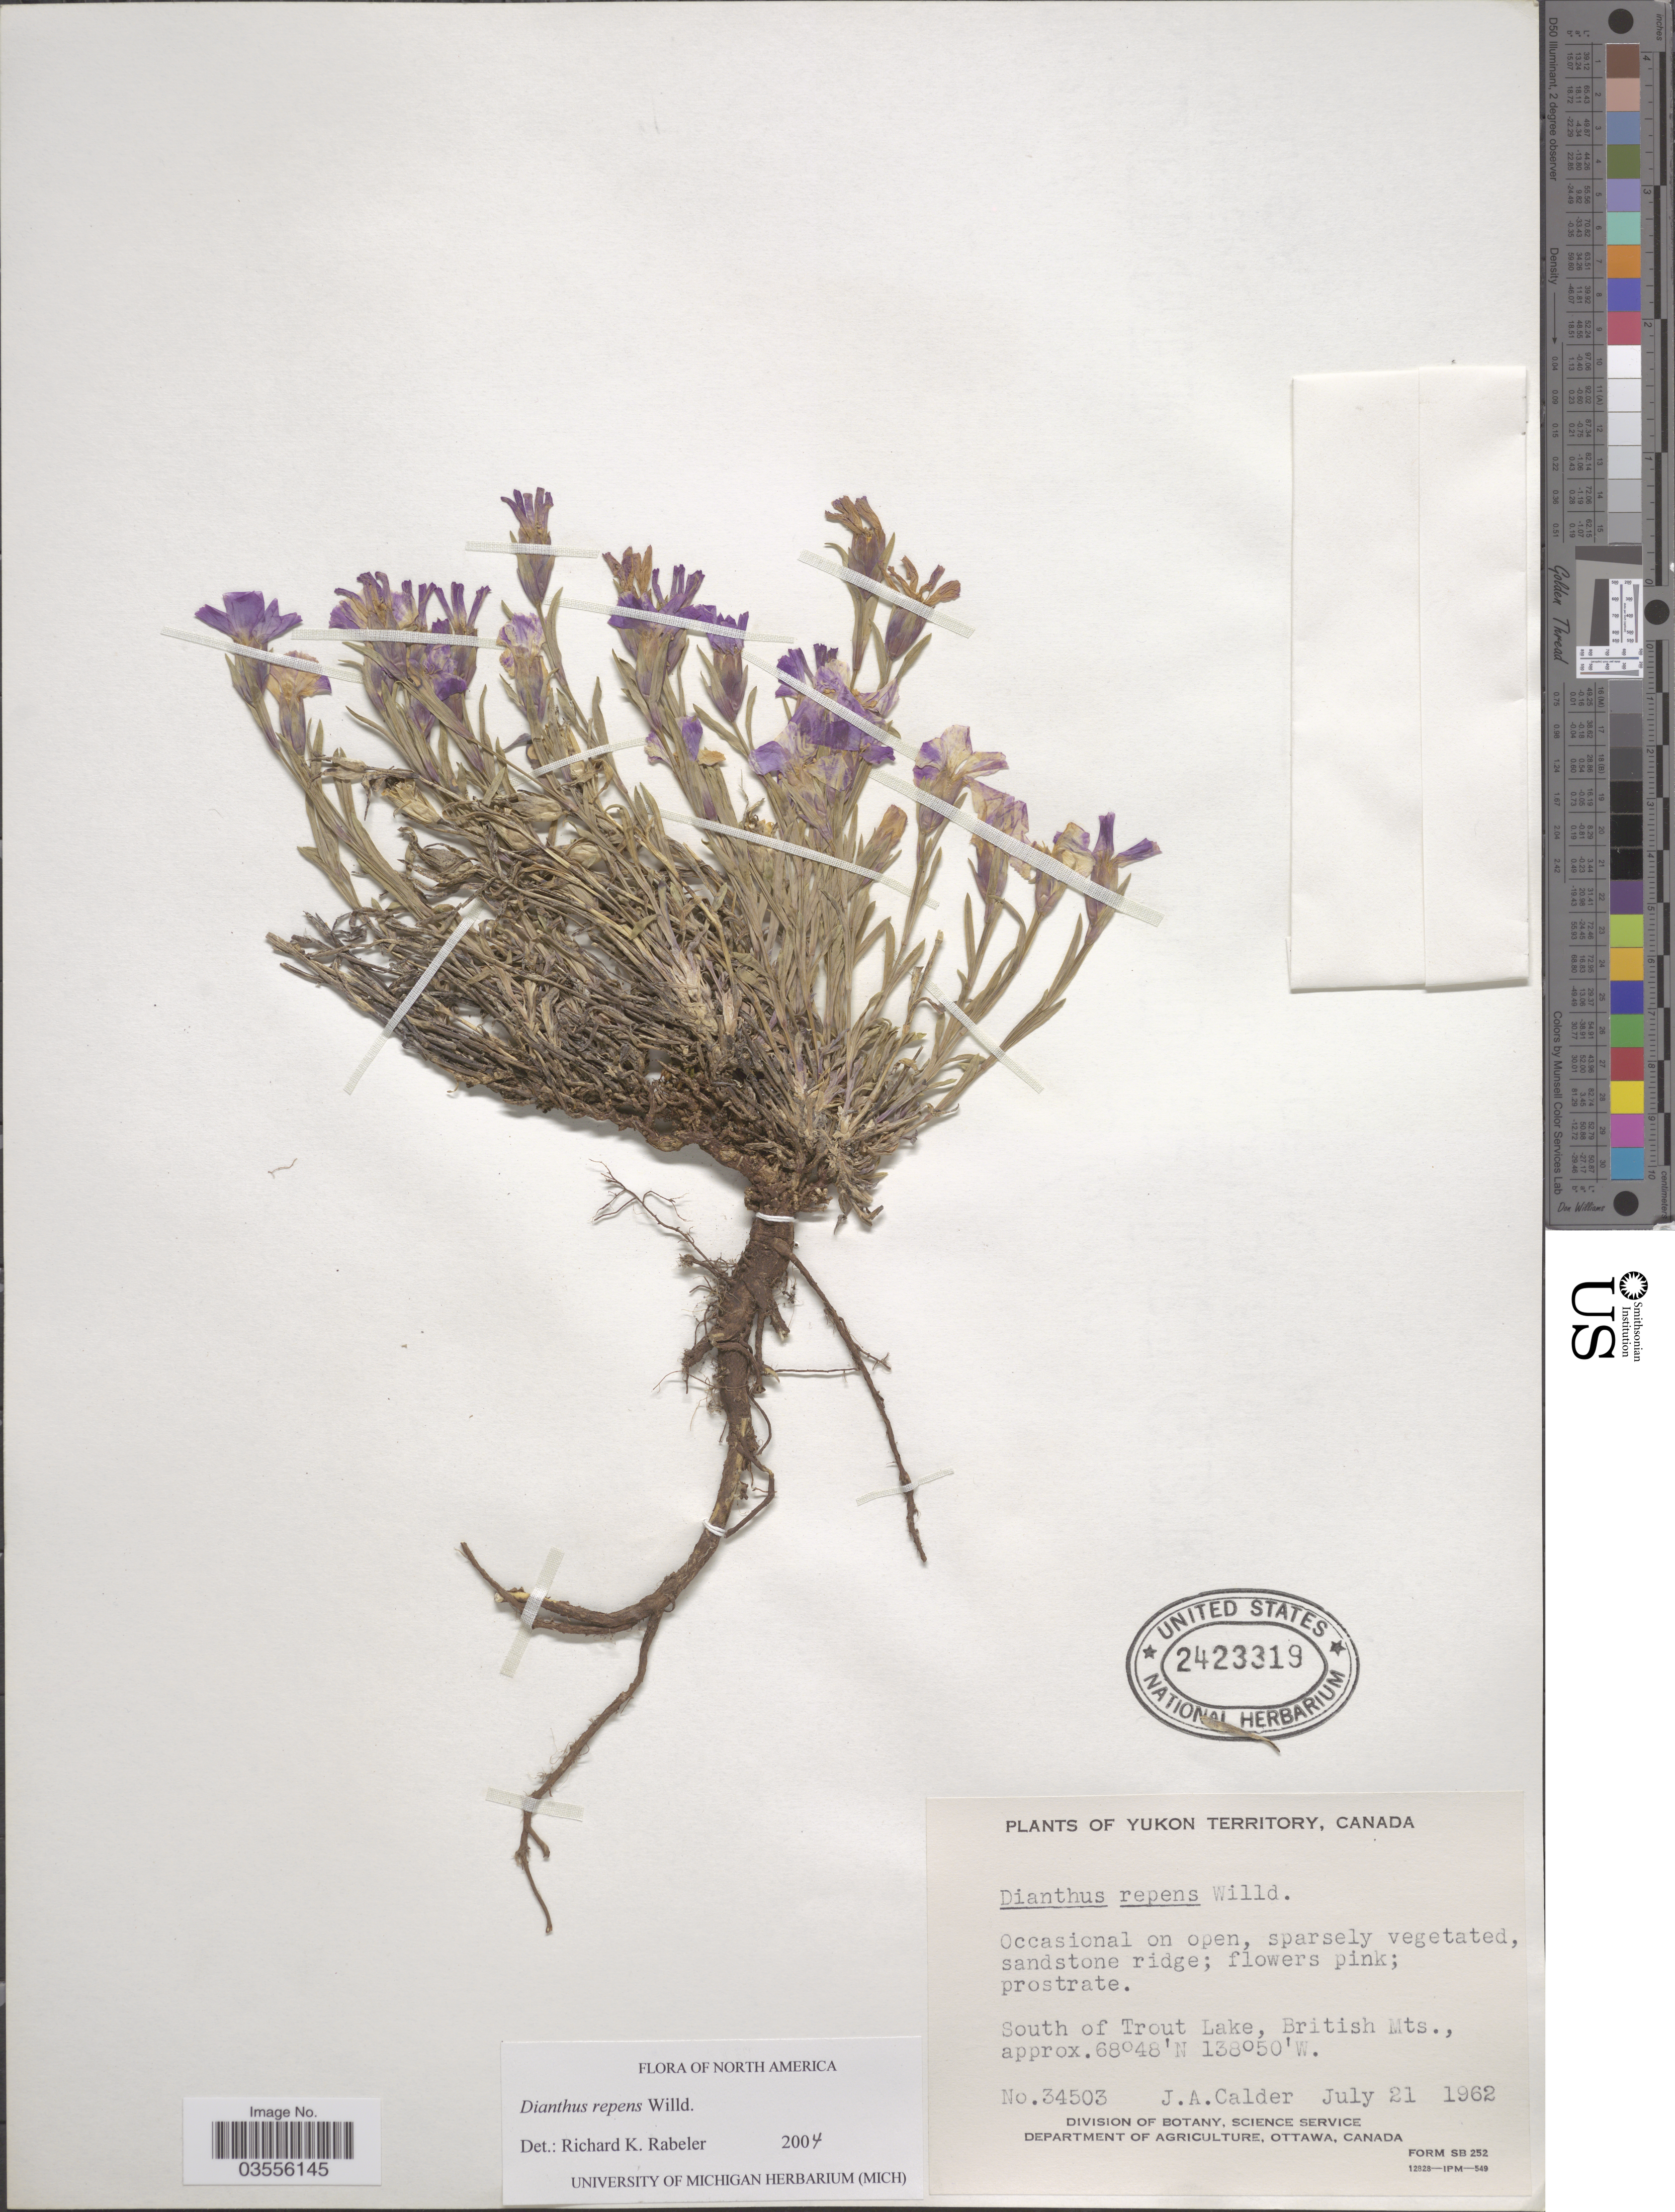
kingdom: Plantae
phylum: Tracheophyta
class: Magnoliopsida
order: Caryophyllales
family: Caryophyllaceae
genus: Dianthus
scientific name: Dianthus repens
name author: L.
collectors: J. A. Calder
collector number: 34503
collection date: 1962-07-21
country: Canada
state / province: Yukon Territory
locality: South of Trout Lake, British Mts.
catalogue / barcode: US 2423319